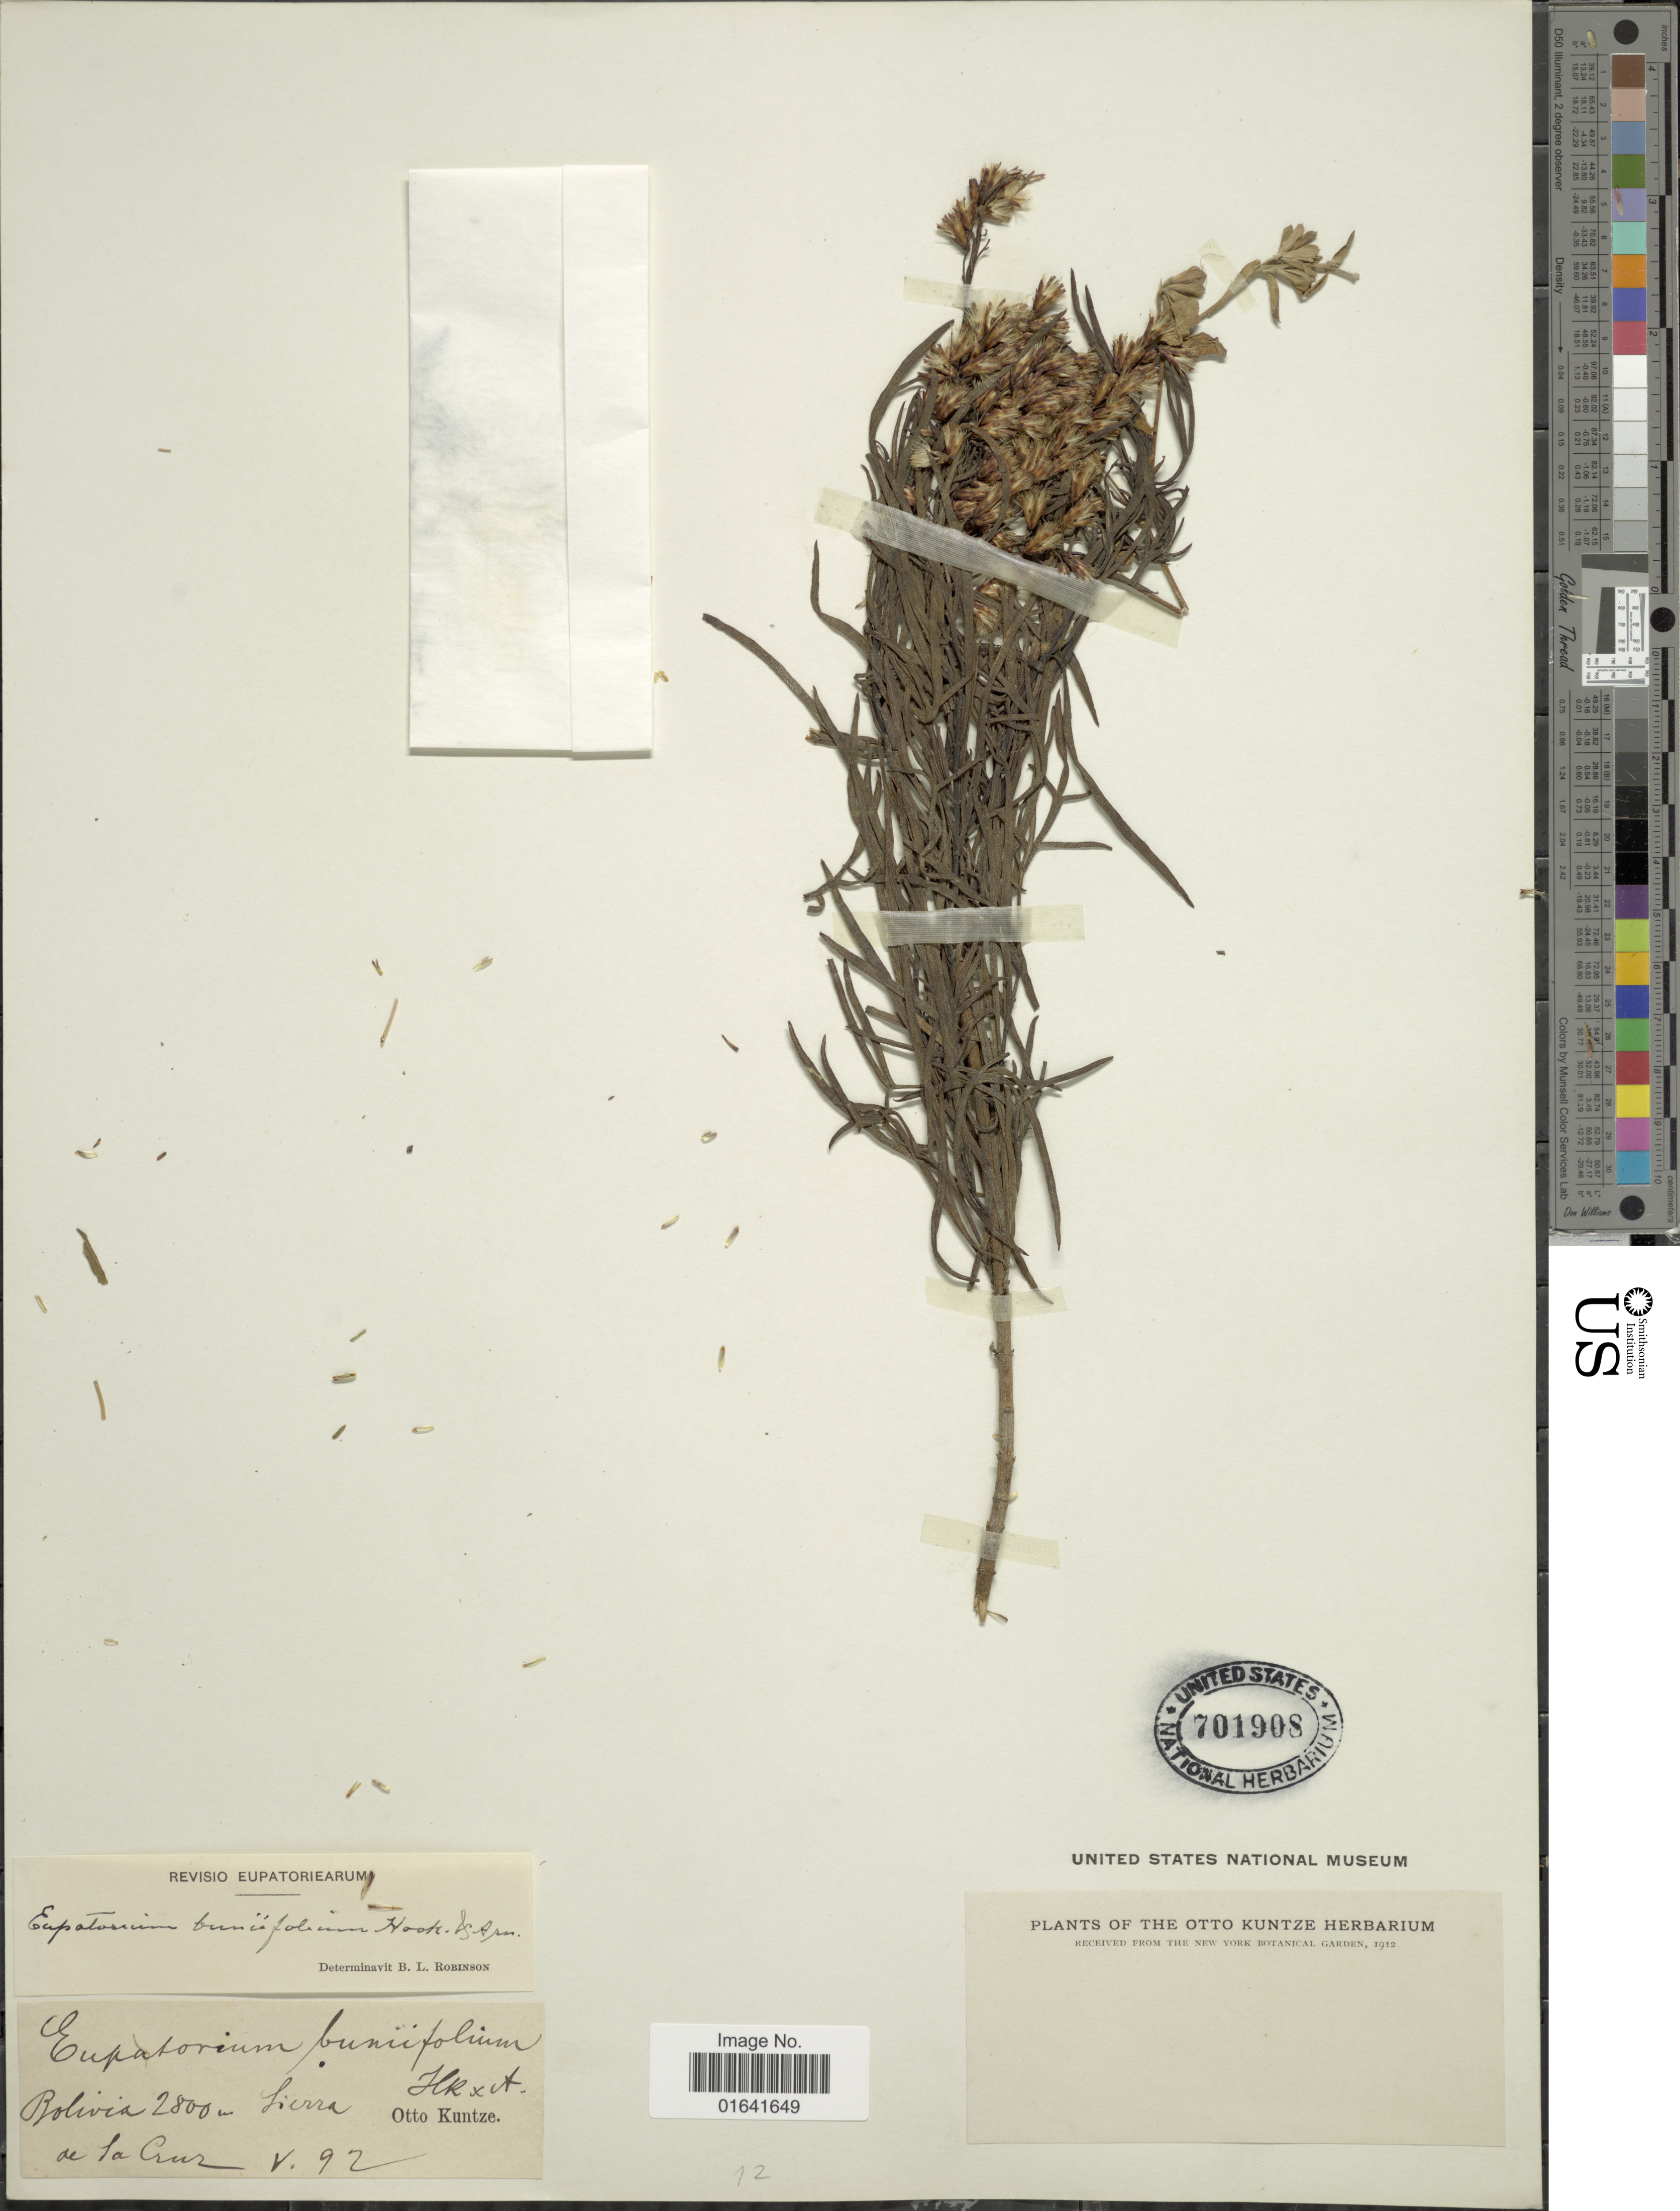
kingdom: Plantae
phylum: Tracheophyta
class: Magnoliopsida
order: Asterales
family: Asteraceae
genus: Acanthostyles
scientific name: Acanthostyles buniifolius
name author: (Hook. & Arn.) R.M. King & H. Rob.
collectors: C.E.O. Kuntze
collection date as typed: Transcribed d/m/y: /5/92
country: Bolivia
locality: Sierra de Sa Cruz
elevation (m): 2800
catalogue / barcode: US 701908